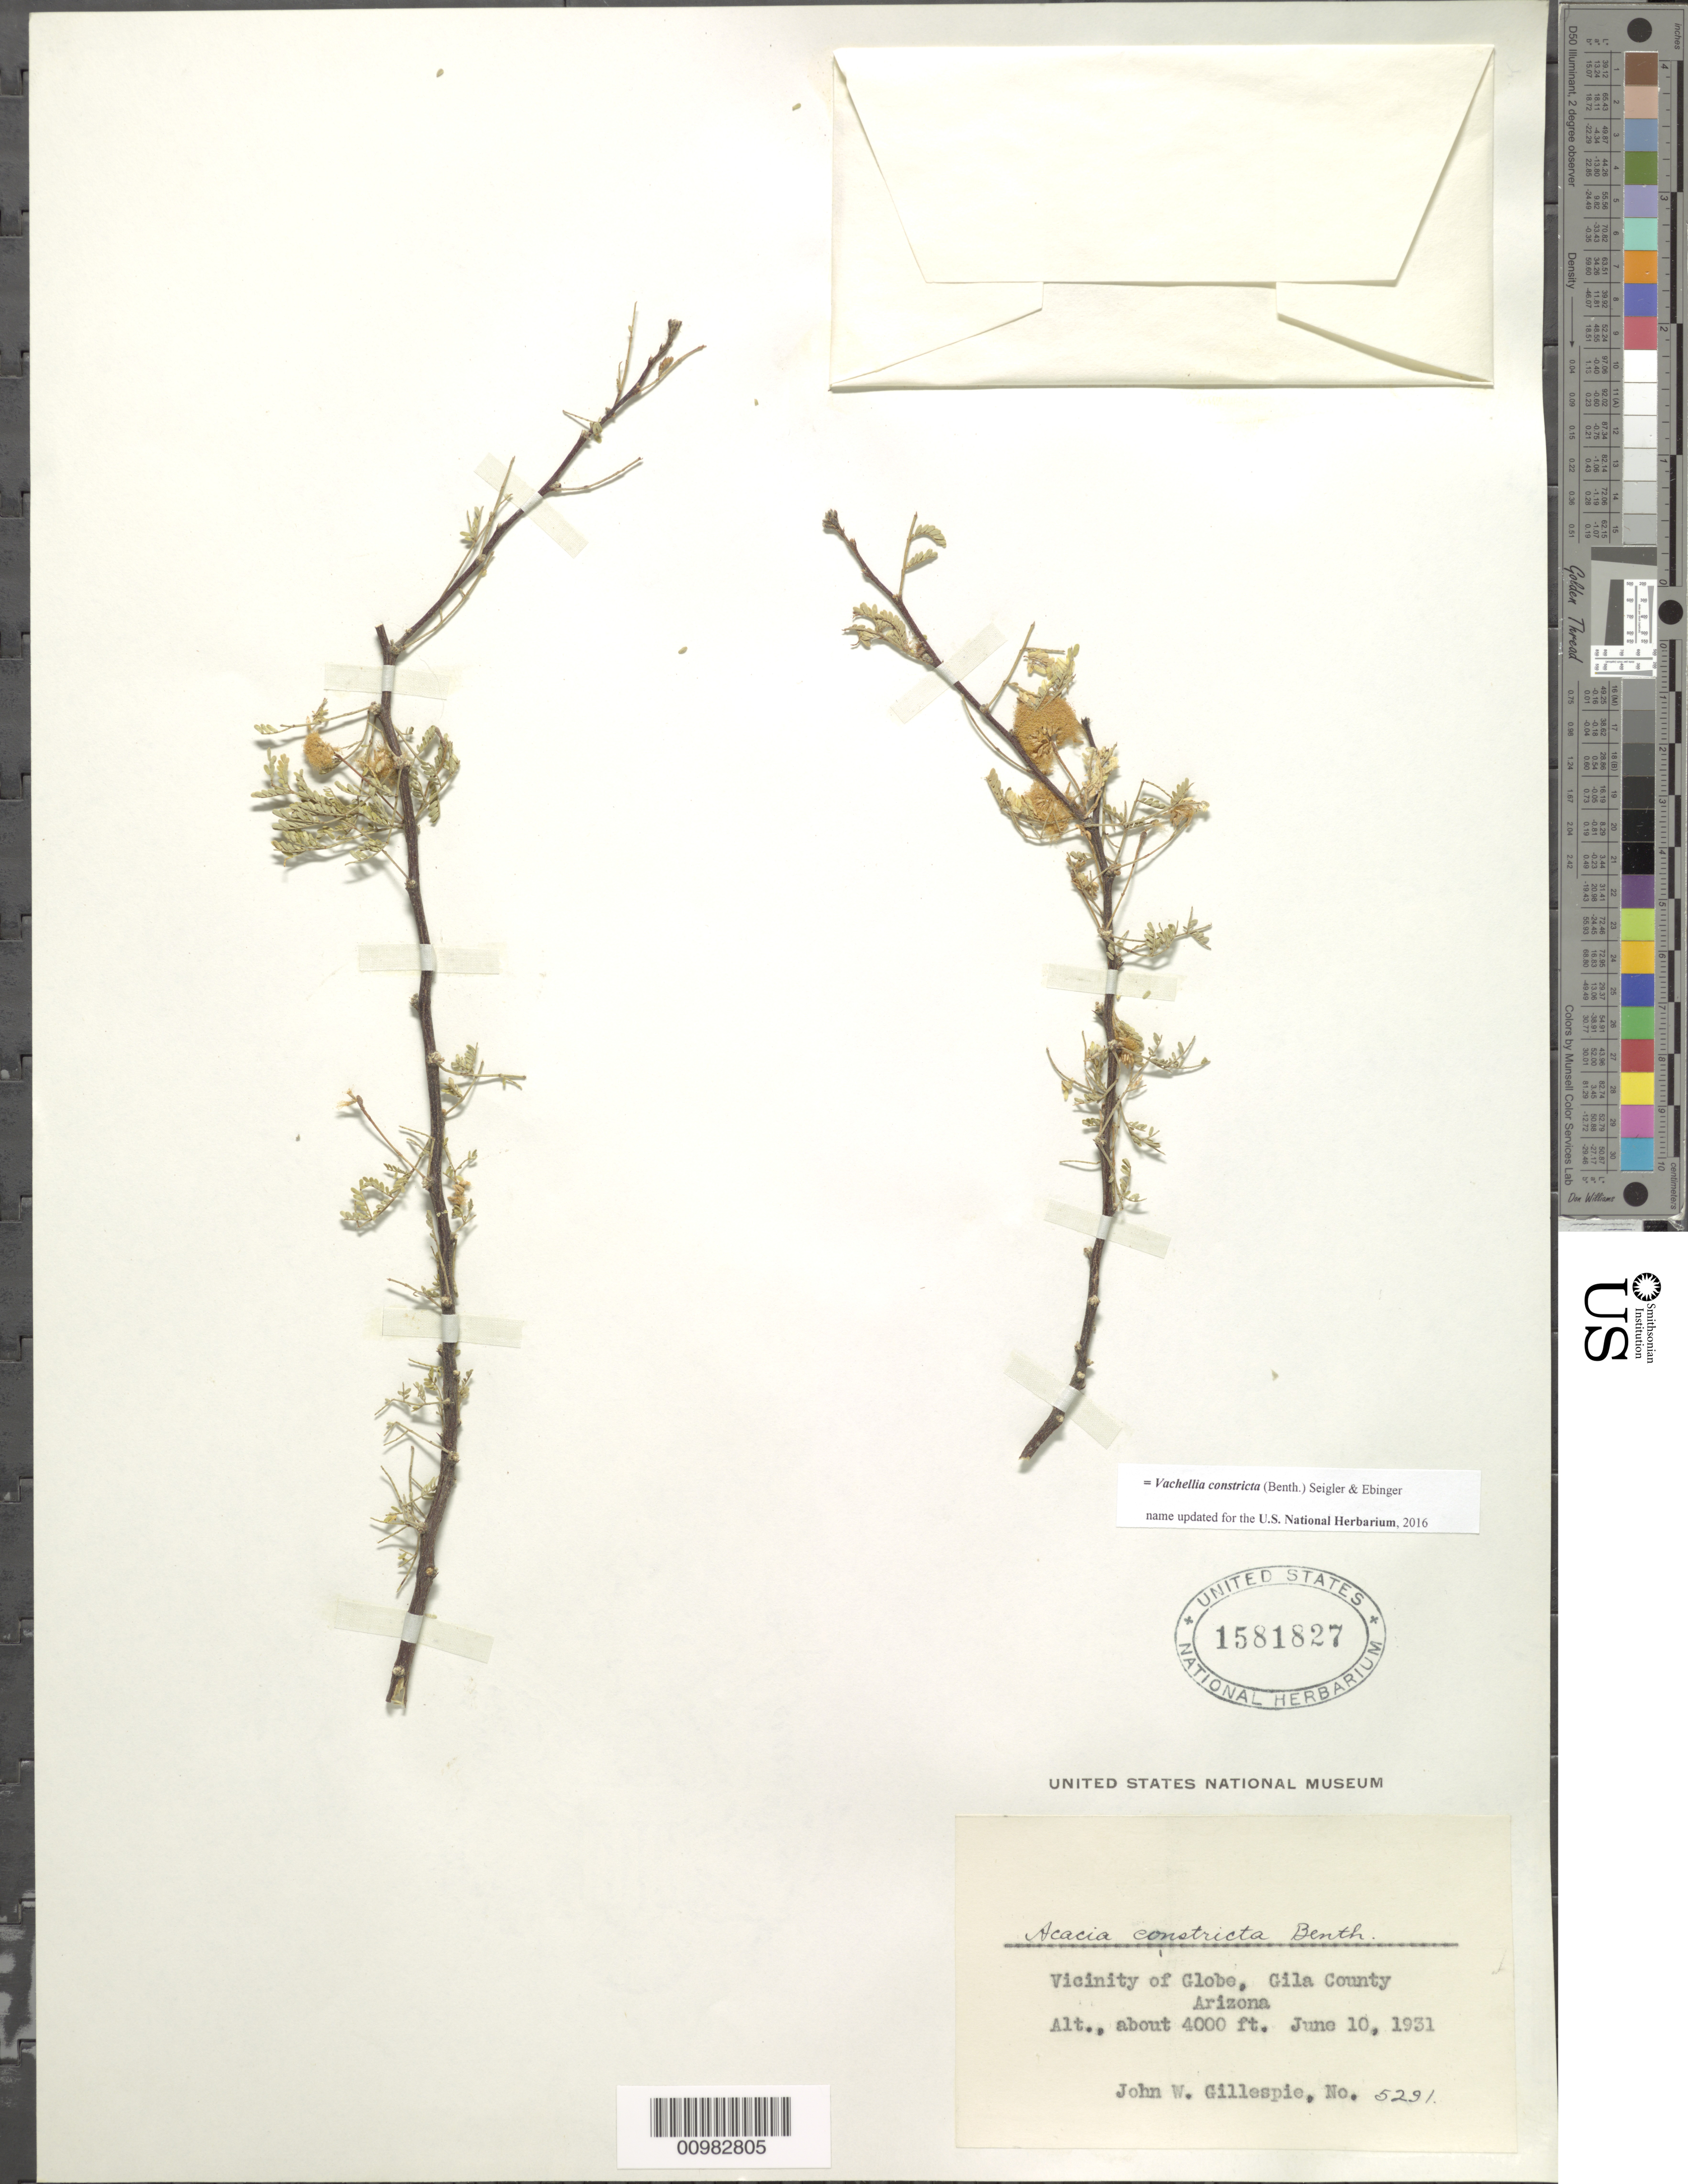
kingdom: Plantae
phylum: Tracheophyta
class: Magnoliopsida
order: Fabales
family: Fabaceae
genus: Vachellia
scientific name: Vachellia constricta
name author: (Benth.) Seigler & Ebinger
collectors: J. W. Gillespie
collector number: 5291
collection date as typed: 10 Jun 1931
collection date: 1931-06-10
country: United States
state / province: Arizona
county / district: Gila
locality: Vicinity of Globe.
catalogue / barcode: US 1581827